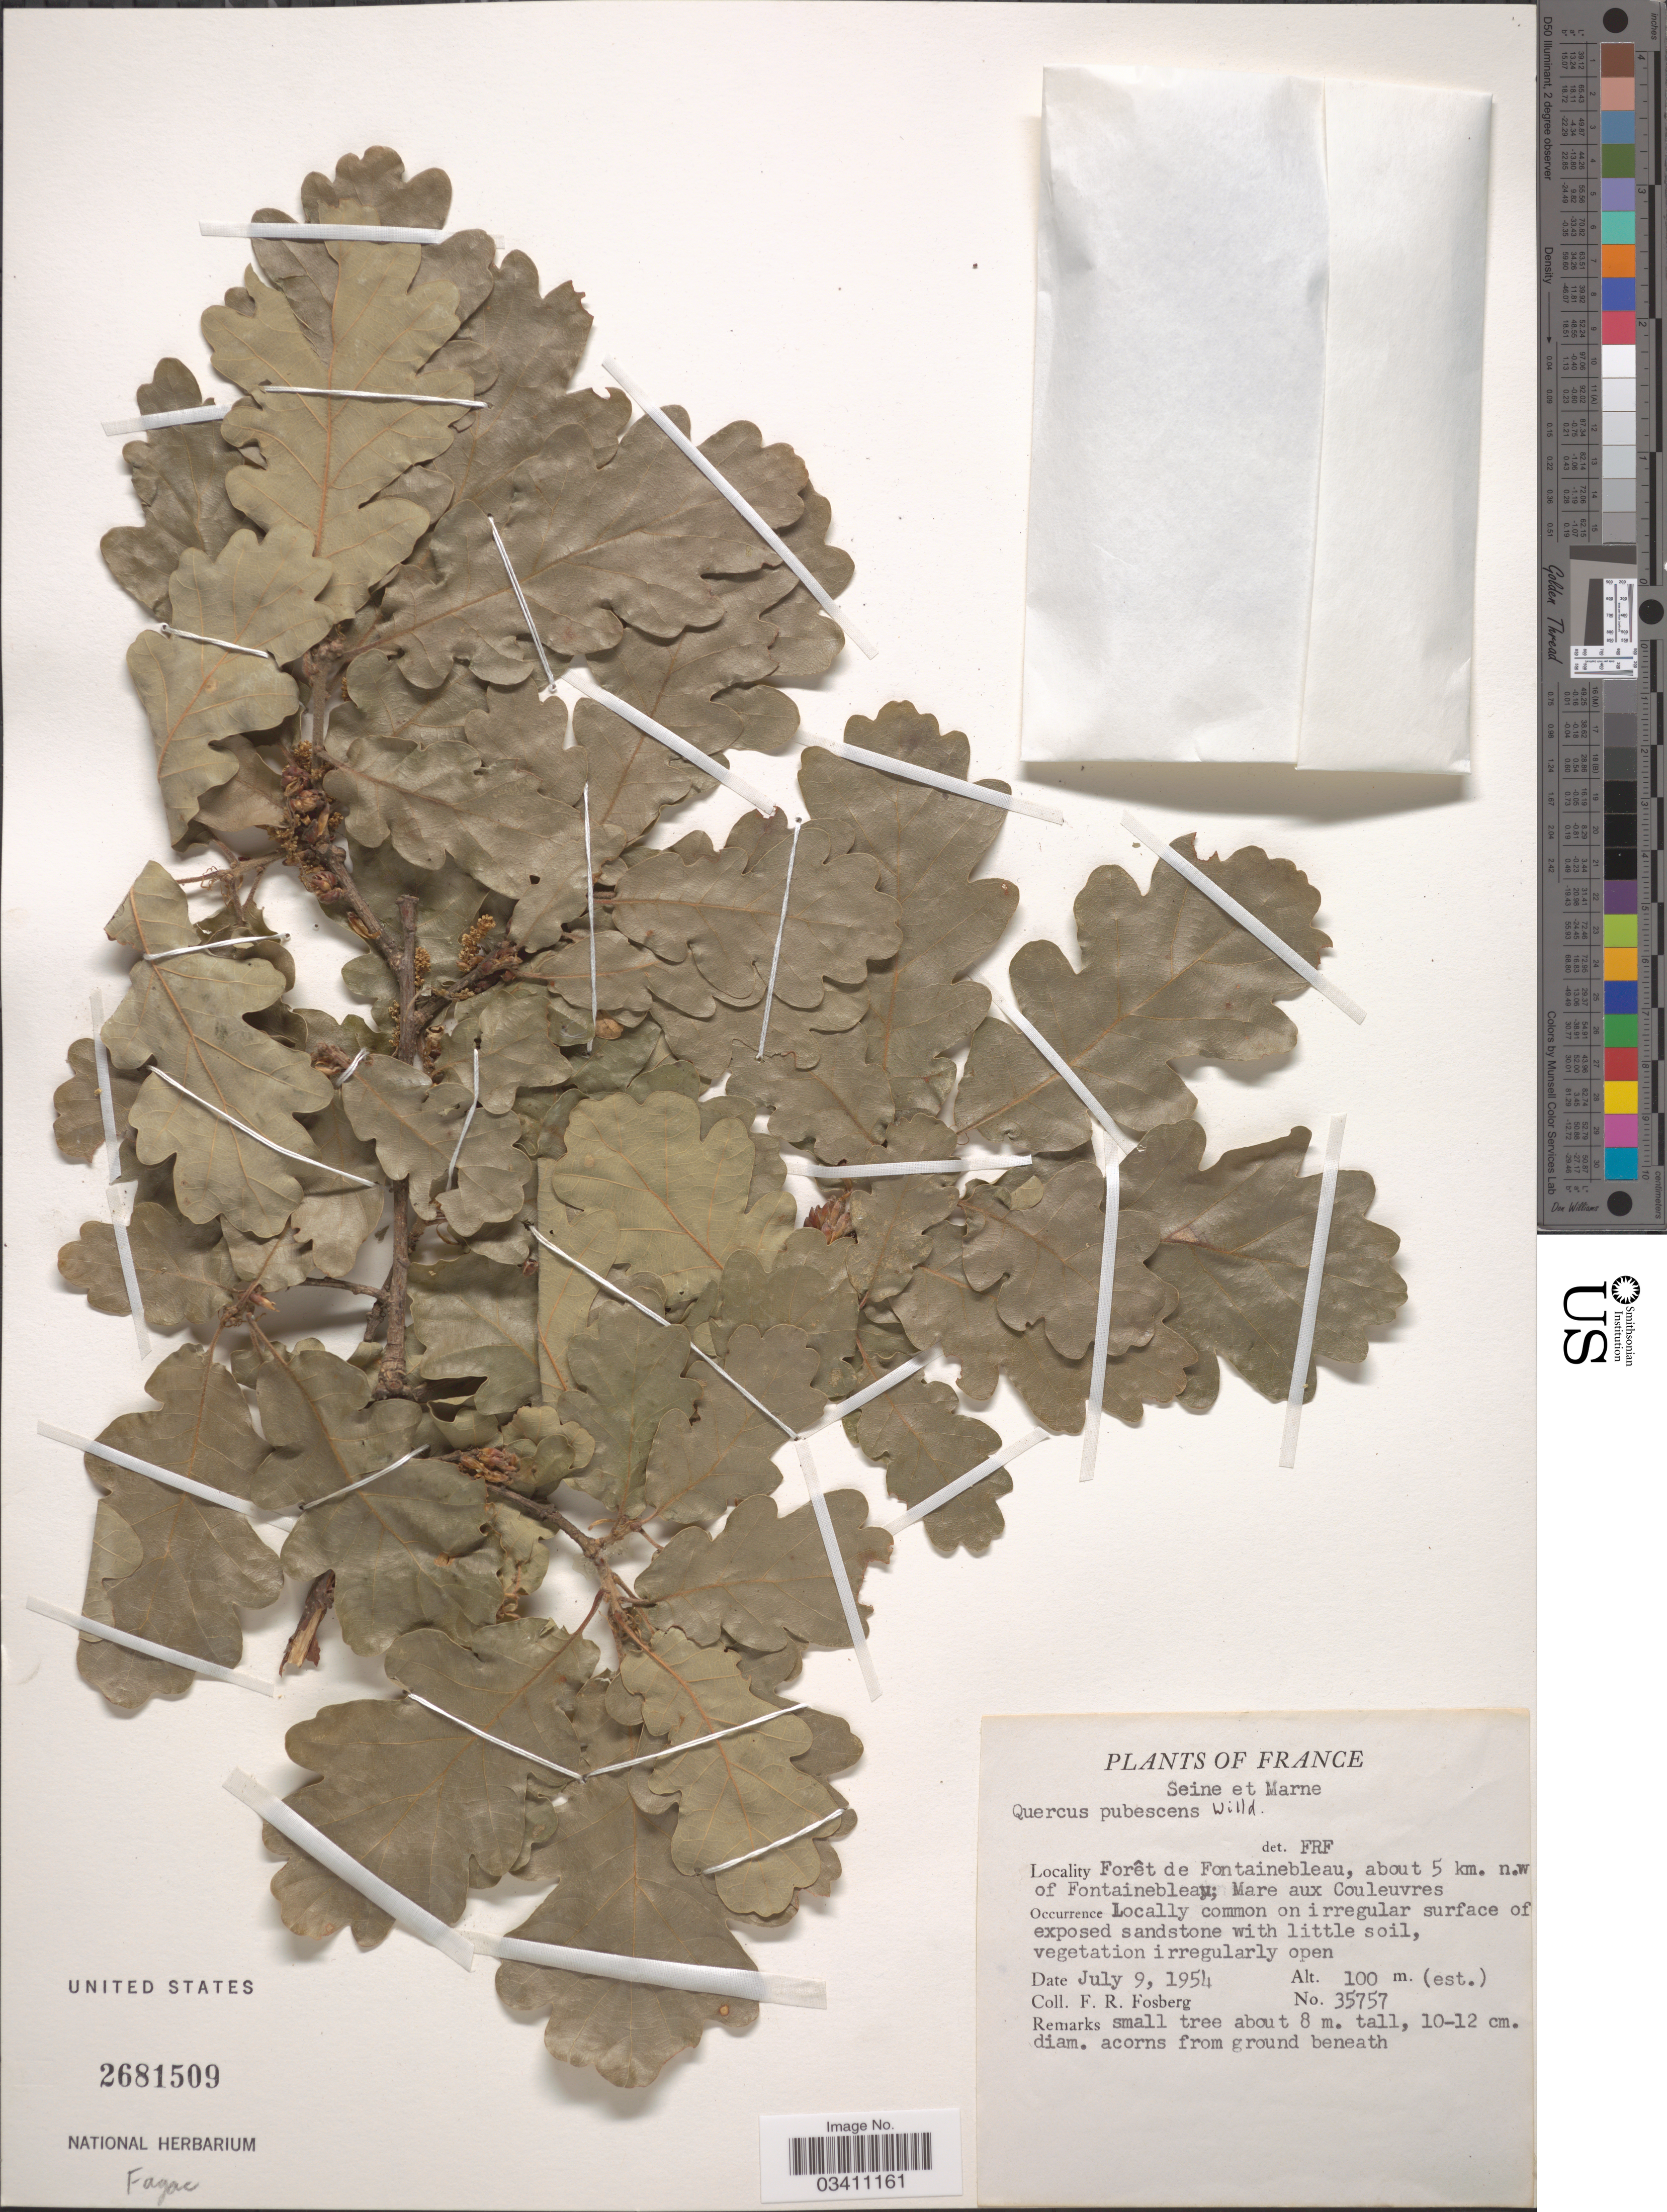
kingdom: Plantae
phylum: Tracheophyta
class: Magnoliopsida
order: Fagales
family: Fagaceae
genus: Quercus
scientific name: Quercus pubescens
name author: Willd.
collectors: F. R. Fosberg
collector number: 35757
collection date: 1954-07-09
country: France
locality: Seine et Marne. Forêt de Fontainebleau, about 5 km. n.w. of Fontainebleau; Mare aux Couleuvres.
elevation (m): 100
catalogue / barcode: US 2681509